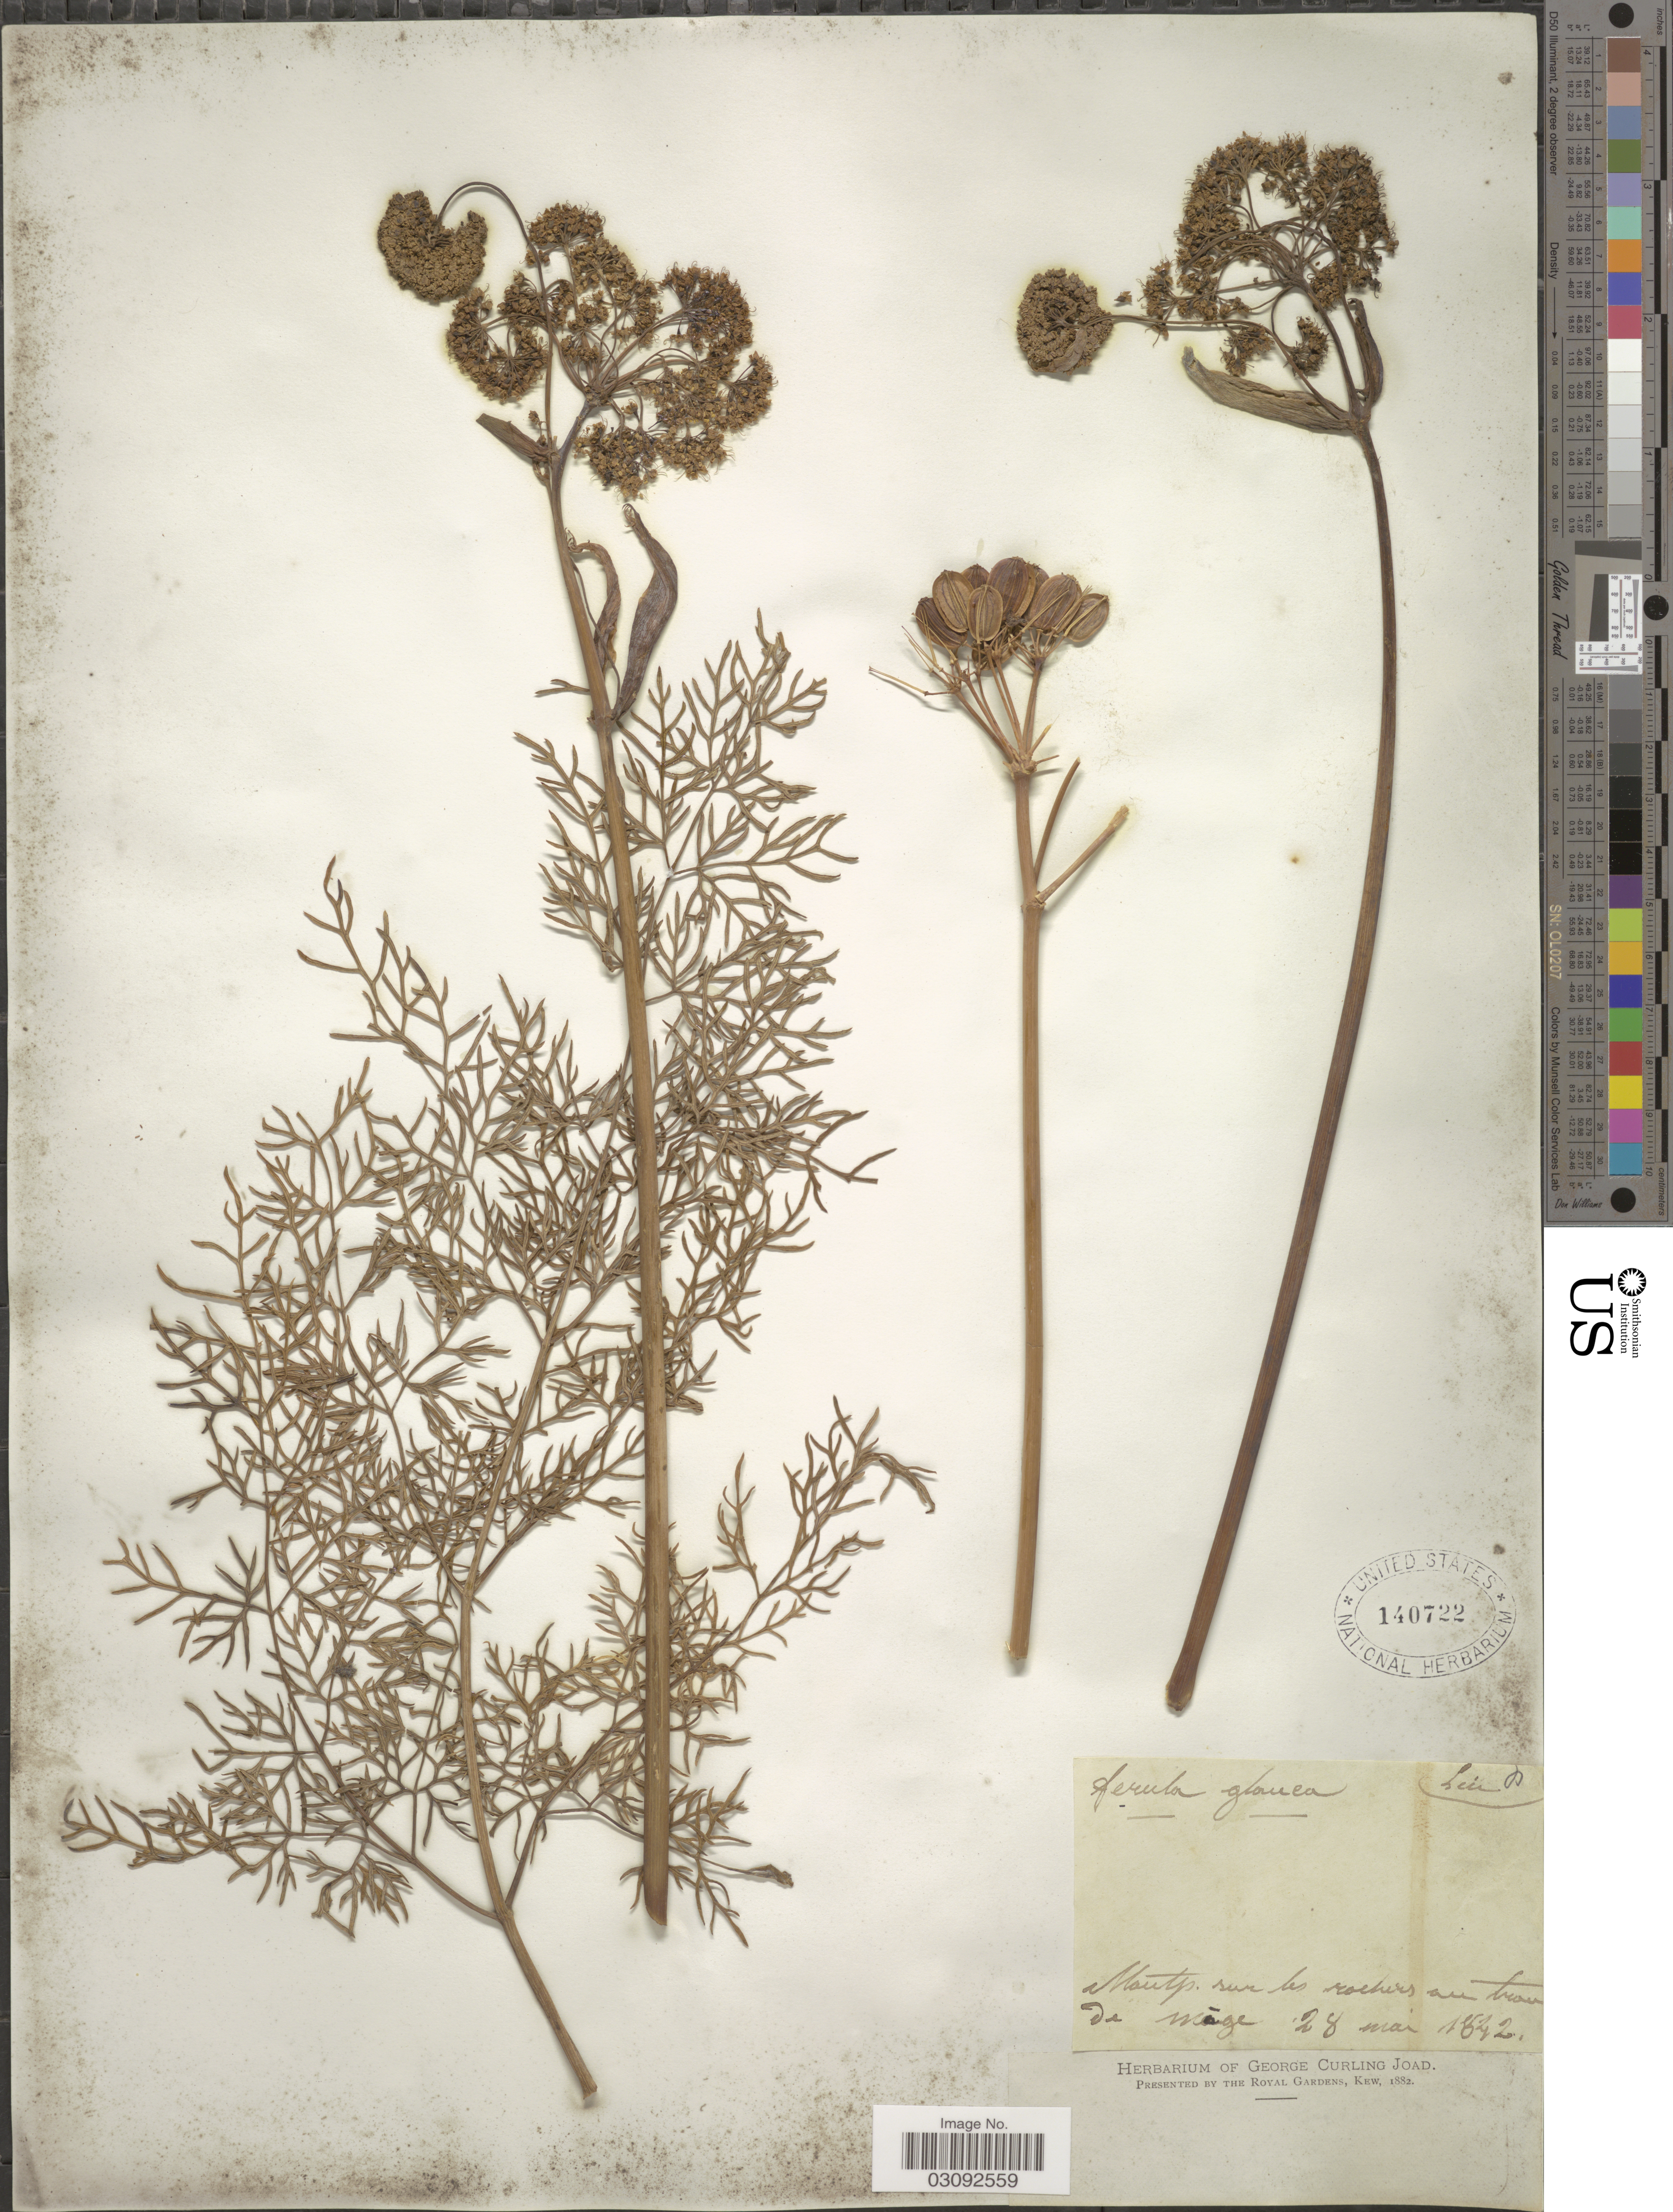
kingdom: Plantae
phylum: Tracheophyta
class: Magnoliopsida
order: Apiales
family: Apiaceae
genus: Ferula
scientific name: Ferula glauca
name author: L.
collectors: ex herb. George Curling Joad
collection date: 1842-05-28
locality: Monts sur les rochers au tran de Máge.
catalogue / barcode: US 140722